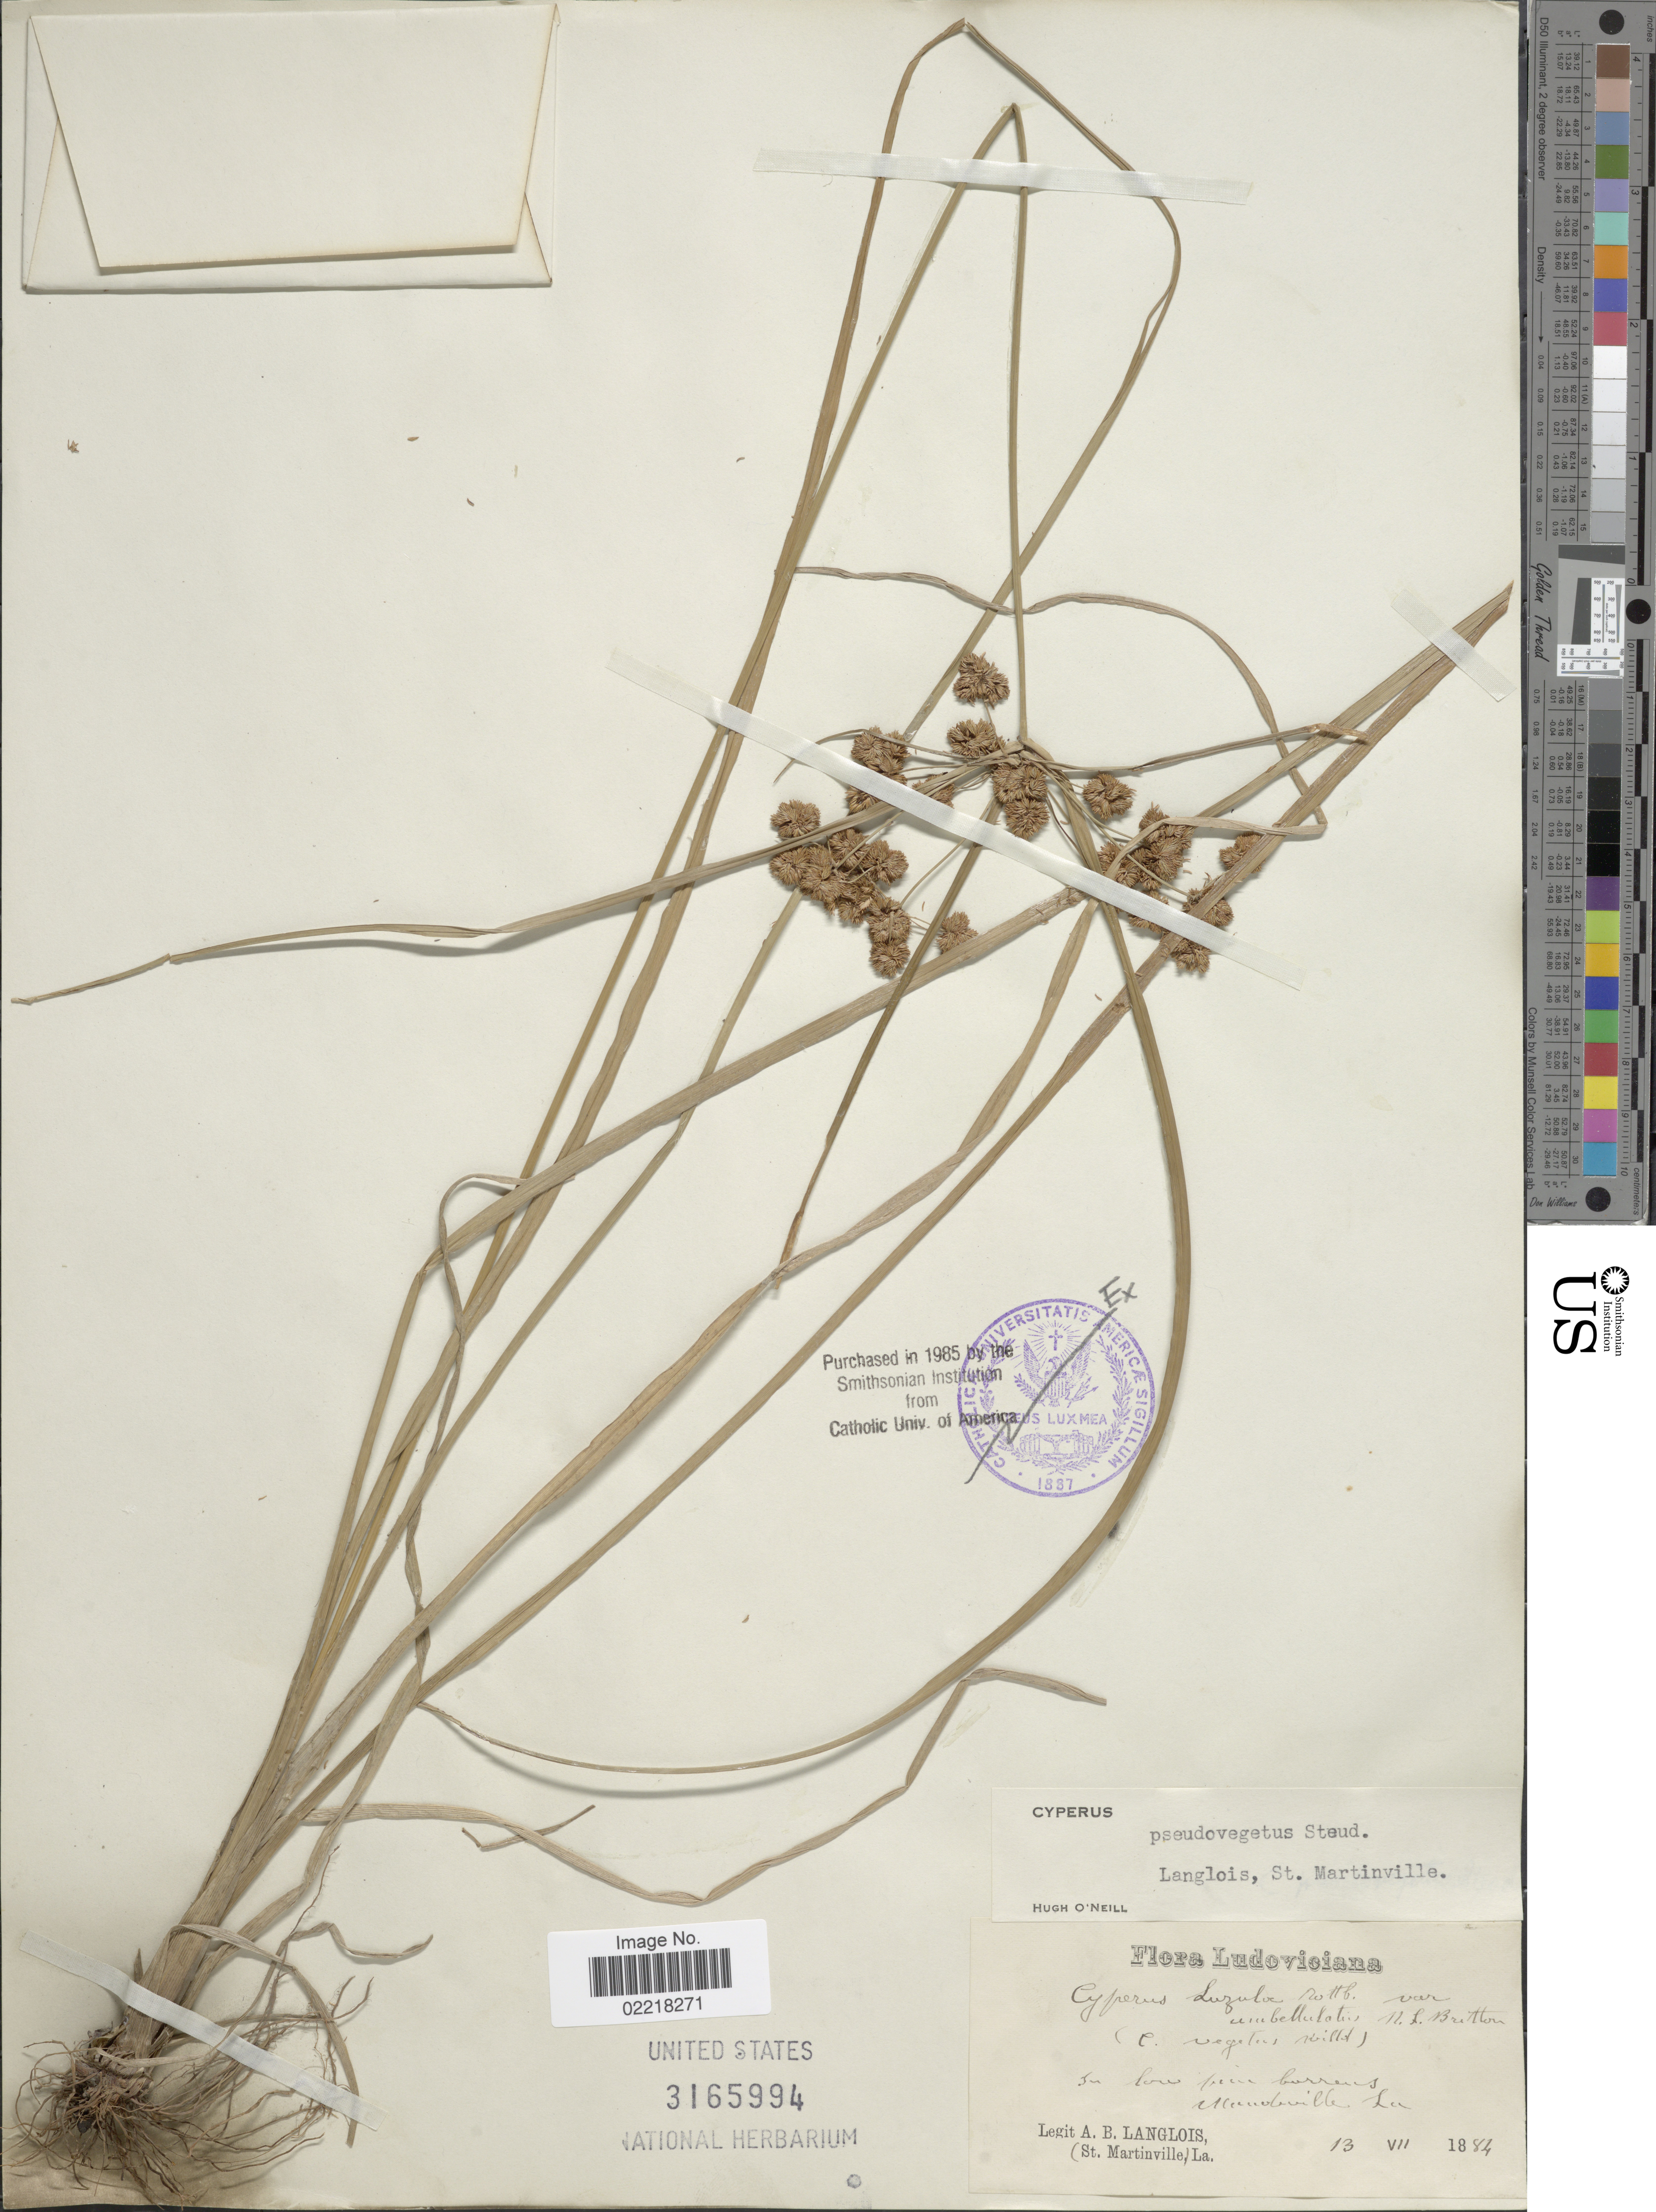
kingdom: Plantae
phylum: Tracheophyta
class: Liliopsida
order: Poales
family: Cyperaceae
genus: Cyperus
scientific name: Cyperus pseudovegetus Steud.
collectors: A. Langlois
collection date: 1884-07-13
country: United States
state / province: Louisiana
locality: Ludoviciana, Mandeville, La.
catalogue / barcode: US 3165994